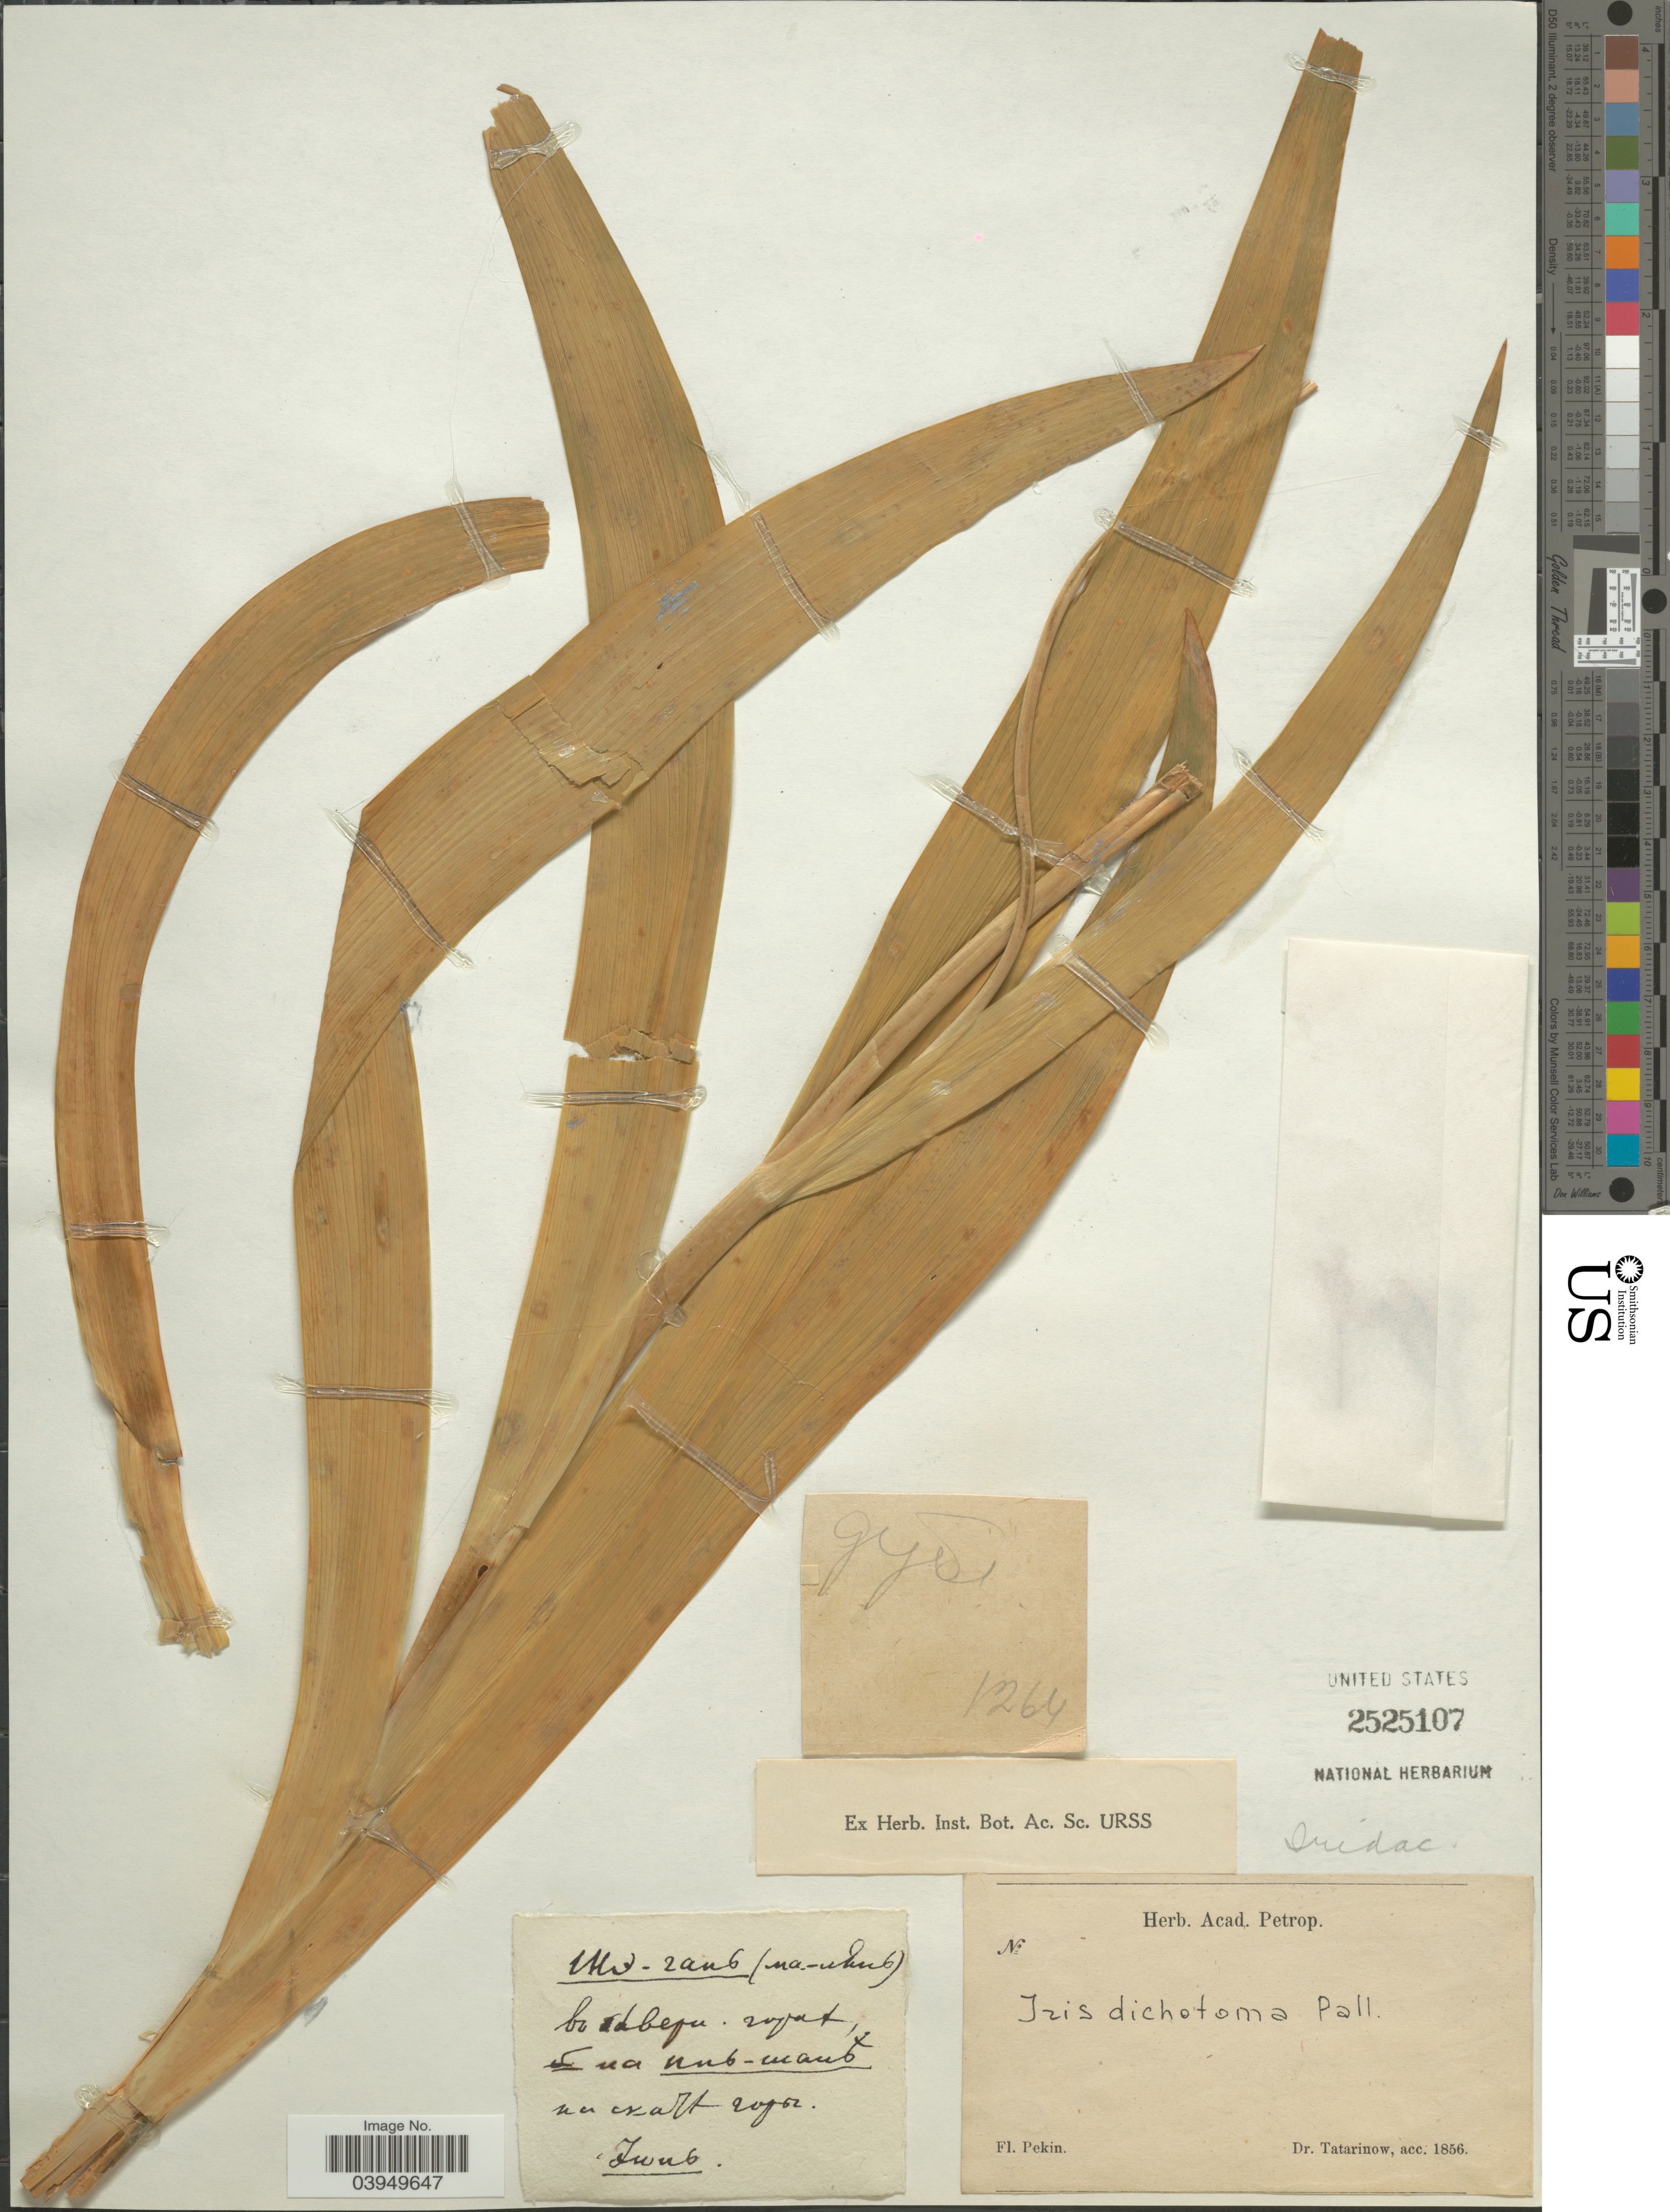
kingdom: Plantae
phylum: Tracheophyta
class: Liliopsida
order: Asparagales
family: Iridaceae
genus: Iris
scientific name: Iris dichotoma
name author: Pall.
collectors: -. Tatarinow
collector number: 1264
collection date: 1856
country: China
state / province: Beijing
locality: Fl. Pekin.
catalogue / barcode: US 2525107